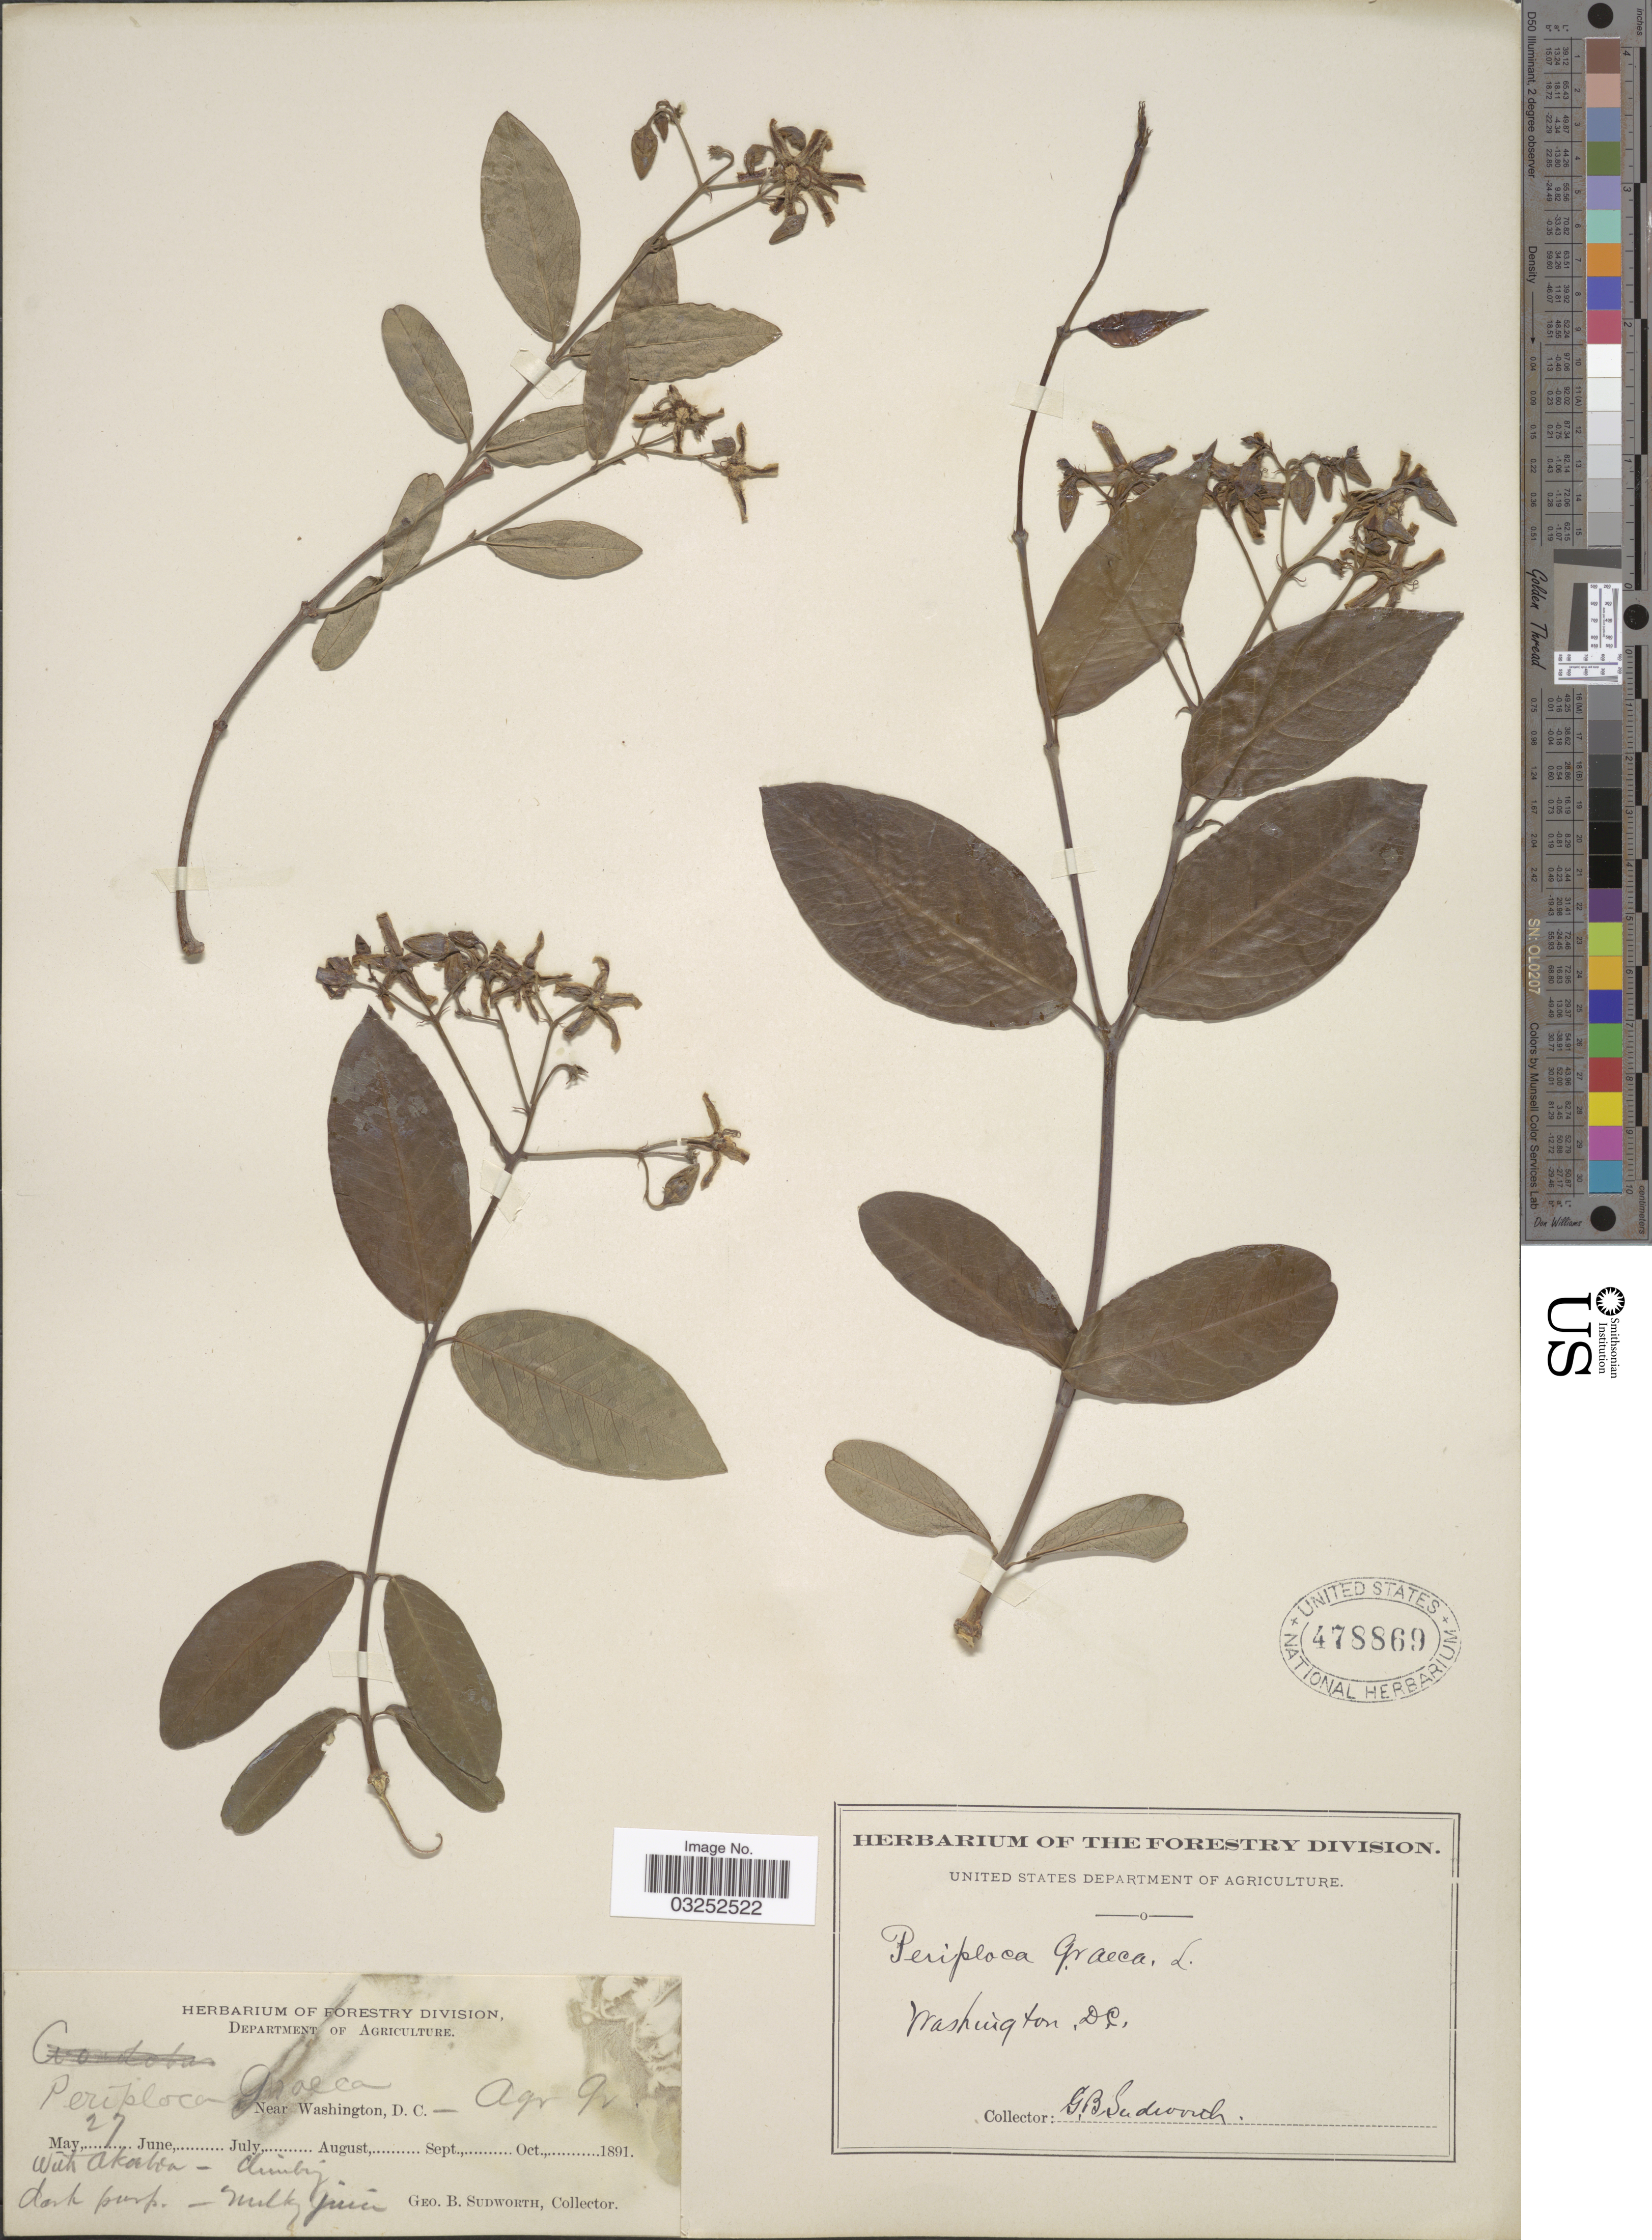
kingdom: Plantae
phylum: Tracheophyta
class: Magnoliopsida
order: Gentianales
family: Apocynaceae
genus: Periploca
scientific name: Periploca graeca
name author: L.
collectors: G. B. Sudworth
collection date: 1891-05-27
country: United States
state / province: District of Columbia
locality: Near Washington, D.C. - Agr. Gr.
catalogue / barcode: US 7478869